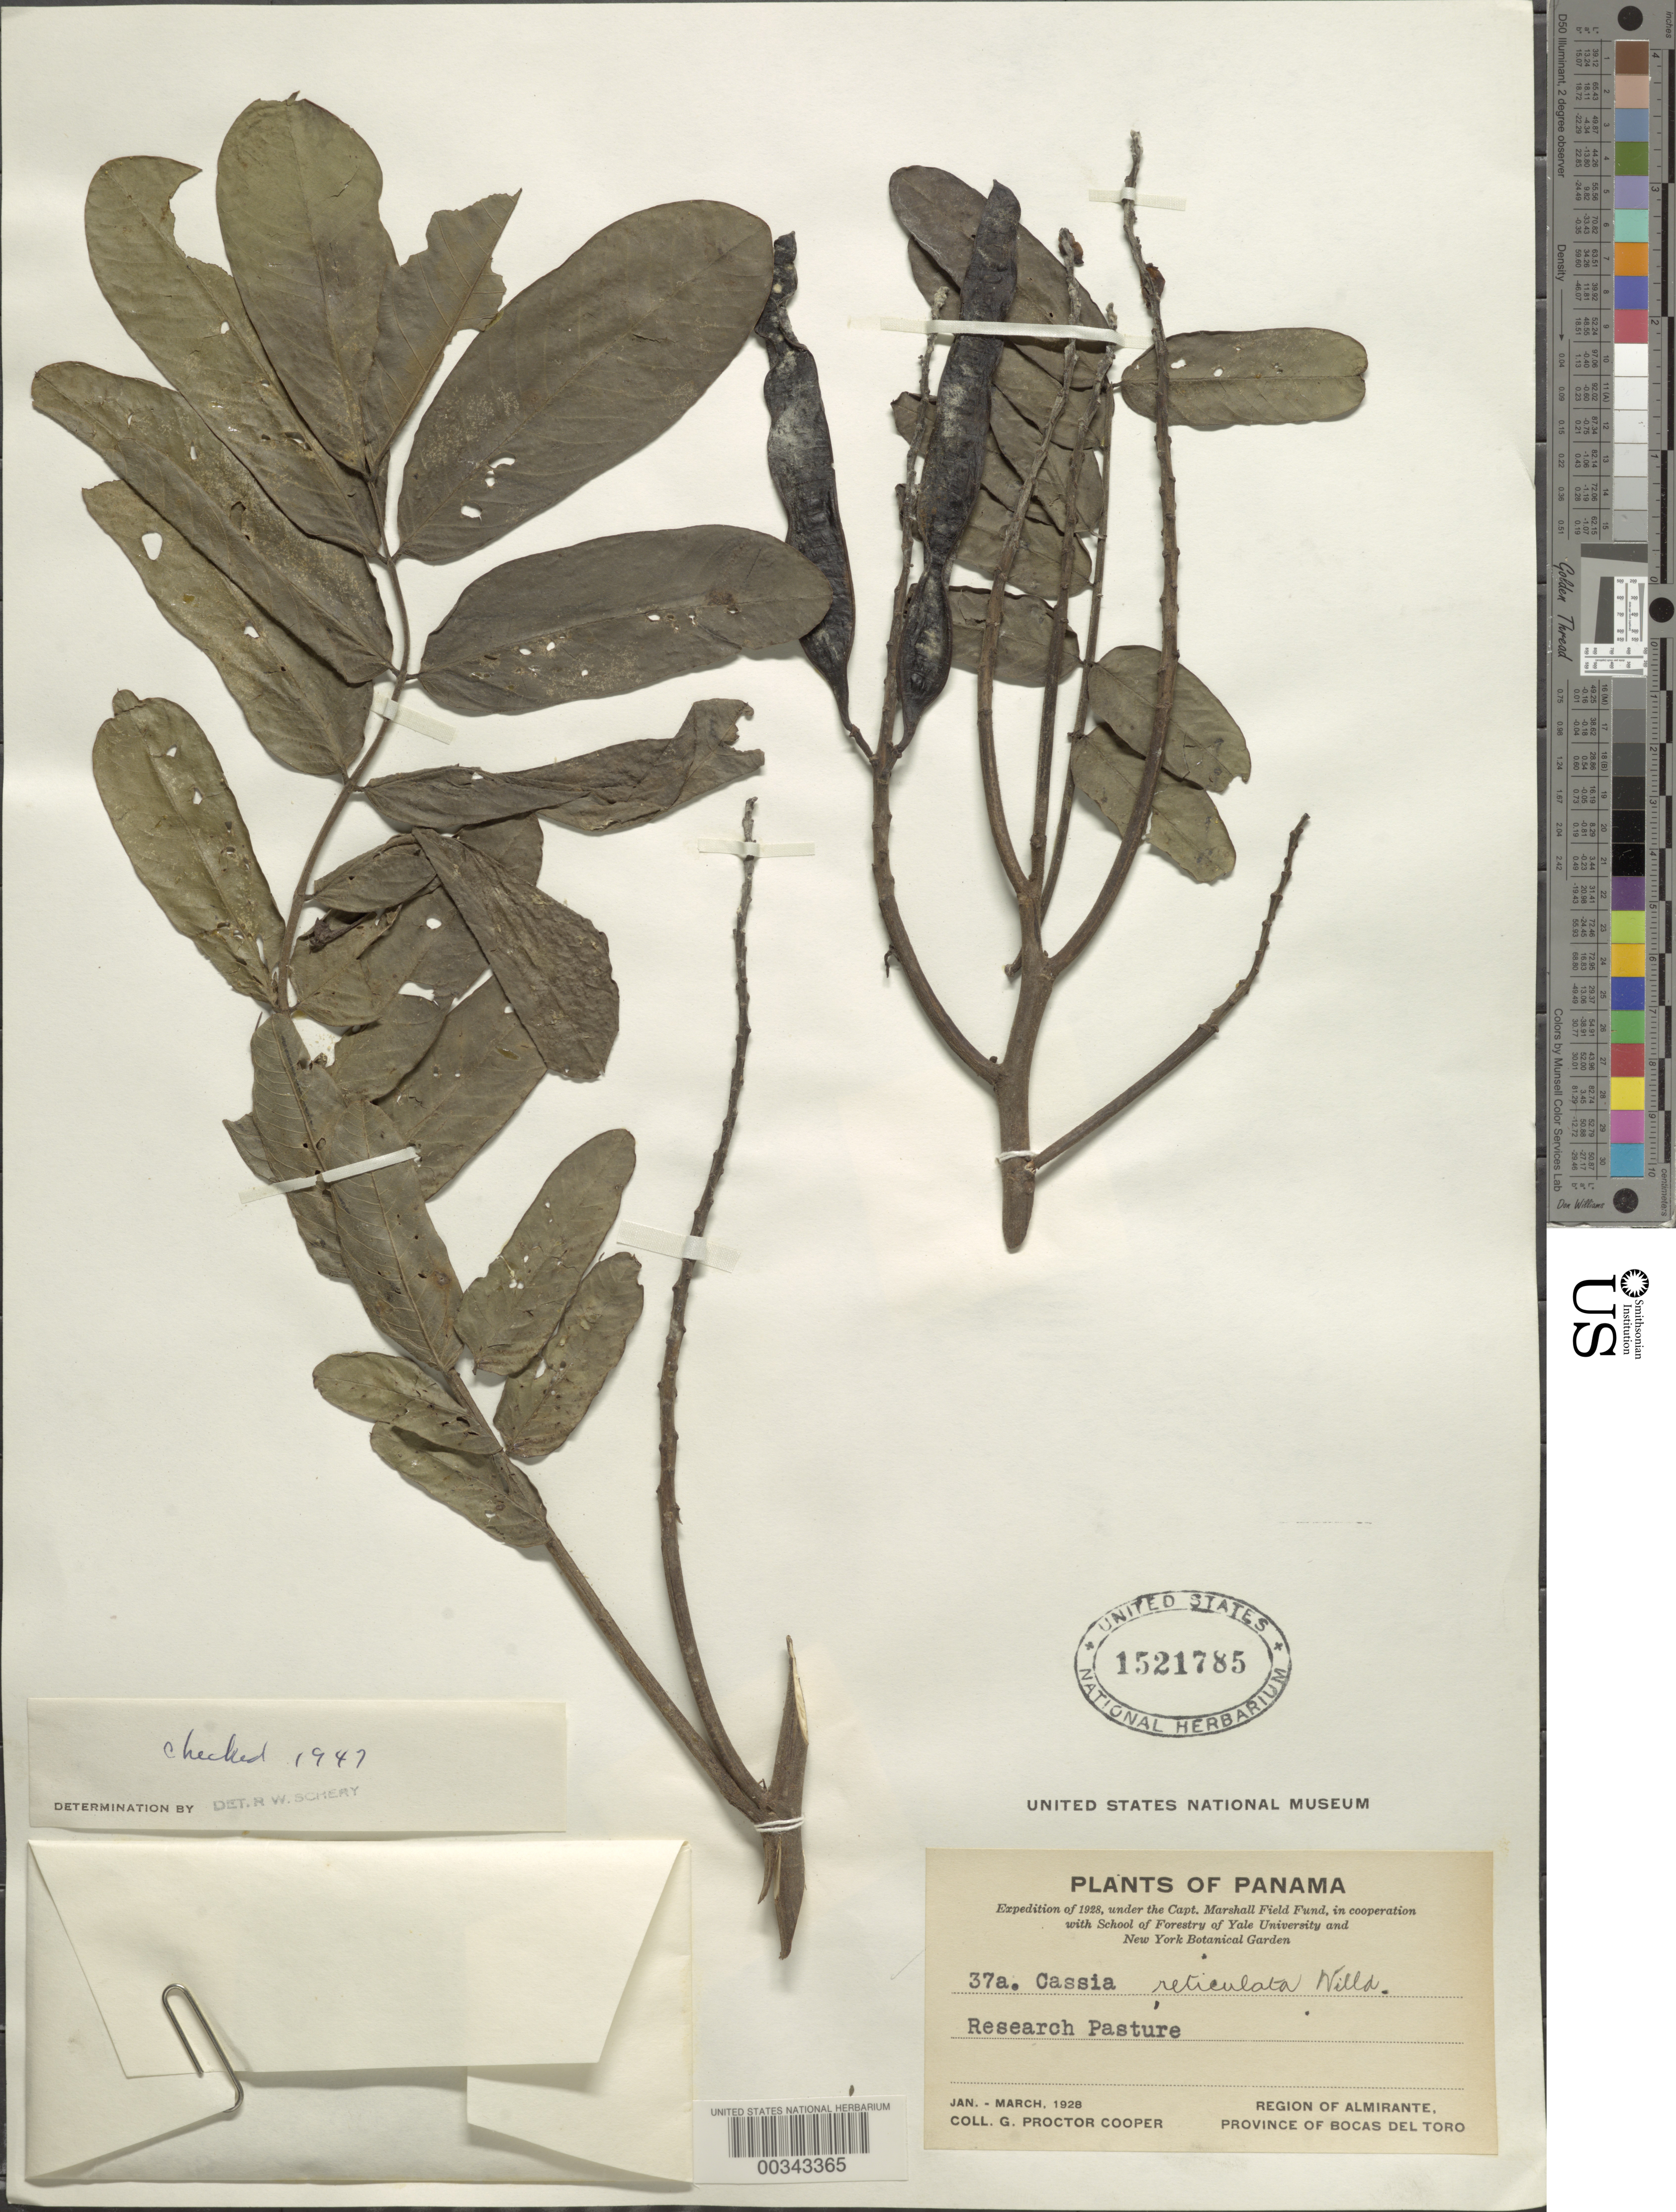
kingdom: Plantae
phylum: Tracheophyta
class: Magnoliopsida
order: Fabales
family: Fabaceae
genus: Senna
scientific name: Senna reticulata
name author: (Willd.) H.S. Irwin & Barneby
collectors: G. Cooper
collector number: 37a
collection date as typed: Jan 1928 to -- Mar 1928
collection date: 1928-01/1928-03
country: Panama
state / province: Bocas del Toro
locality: Research pasture; region of Almirante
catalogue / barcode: US 1521785